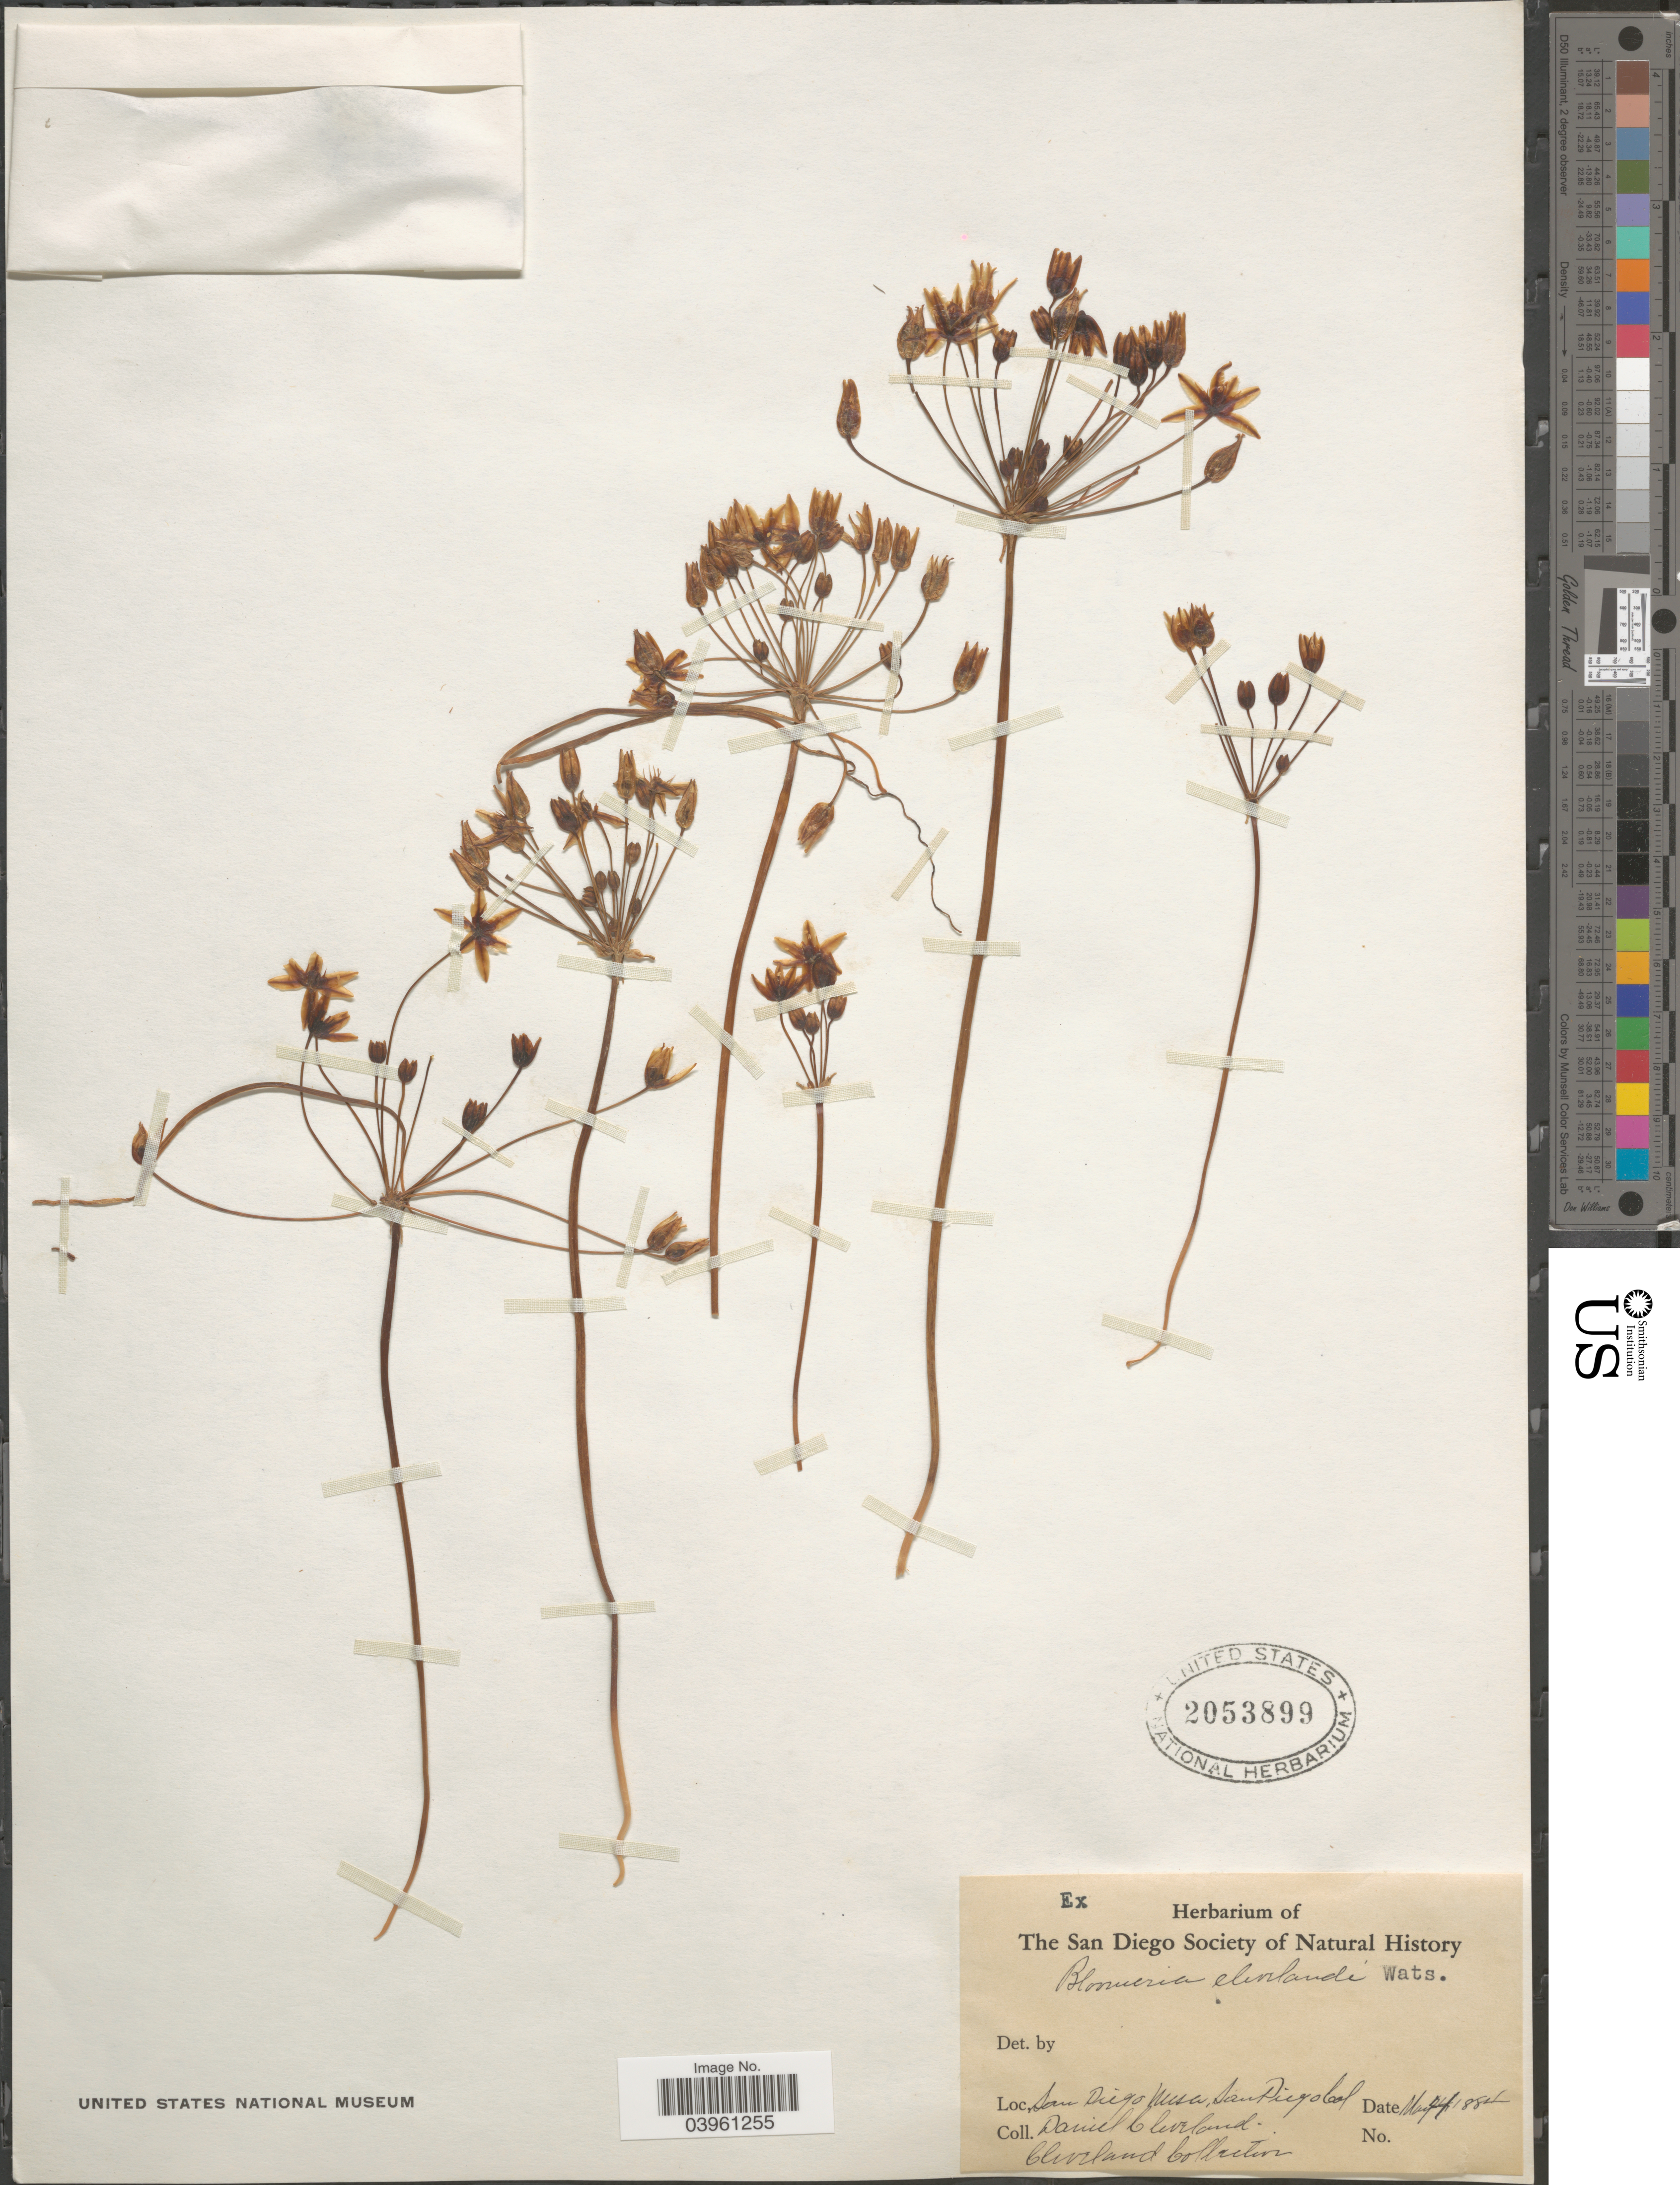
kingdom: Plantae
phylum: Tracheophyta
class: Liliopsida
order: Asparagales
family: Asparagaceae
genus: Bloomeria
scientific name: Bloomeria clevelandii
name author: S. Watson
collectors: D. Cleveland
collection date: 1884-05-01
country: United States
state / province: California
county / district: San Diego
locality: San Diego Mesa, San Diego.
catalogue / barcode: US 2053899